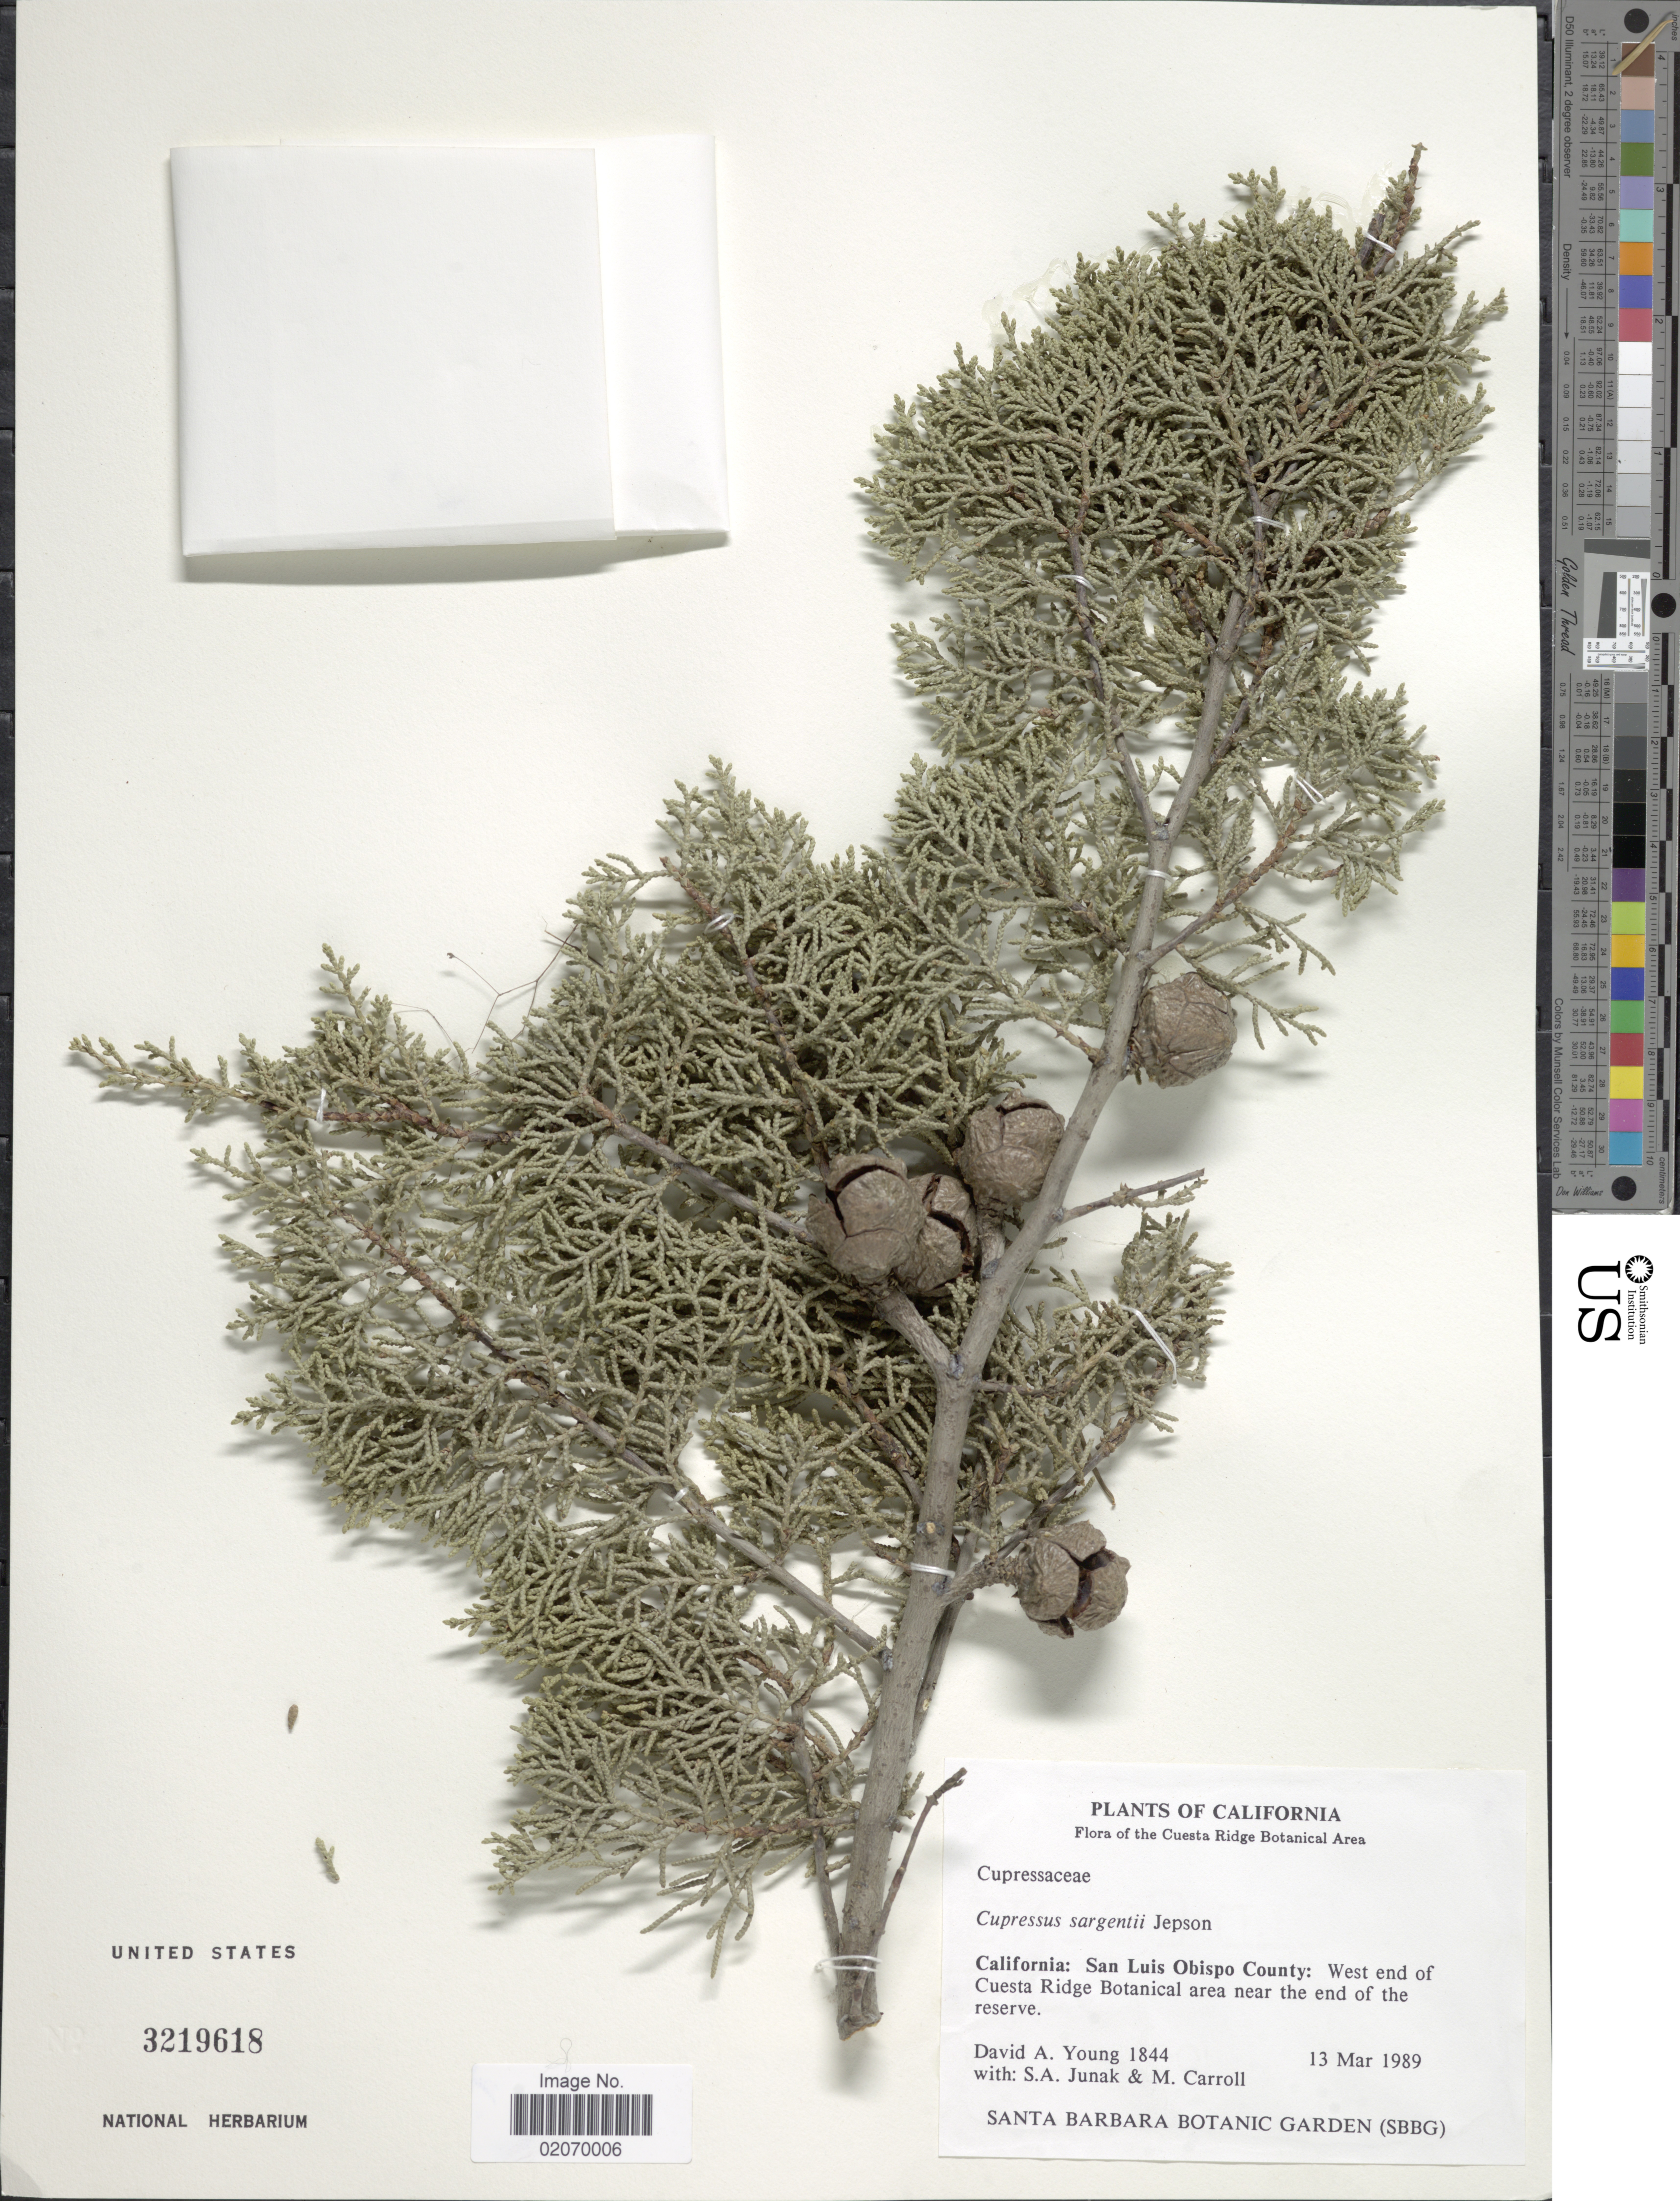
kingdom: Plantae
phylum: Tracheophyta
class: Pinopsida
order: Pinales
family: Cupressaceae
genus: Hesperocyparis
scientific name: Hesperocyparis sargentii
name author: (Jeps.) Bartel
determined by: (US) Smithsonian Institution - National Museum of Natural History - Department of Botany (UNITED STATES)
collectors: D. A. Young, S. Junak & M. Carroll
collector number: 1844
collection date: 1989-03-13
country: United States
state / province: California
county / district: San Luis Obispo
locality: Cuesta Ridge Botanical Area, San Luis Obispo County, west end of Cuesta Ridge Botanical area near the end of the reserve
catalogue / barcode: US 3219618